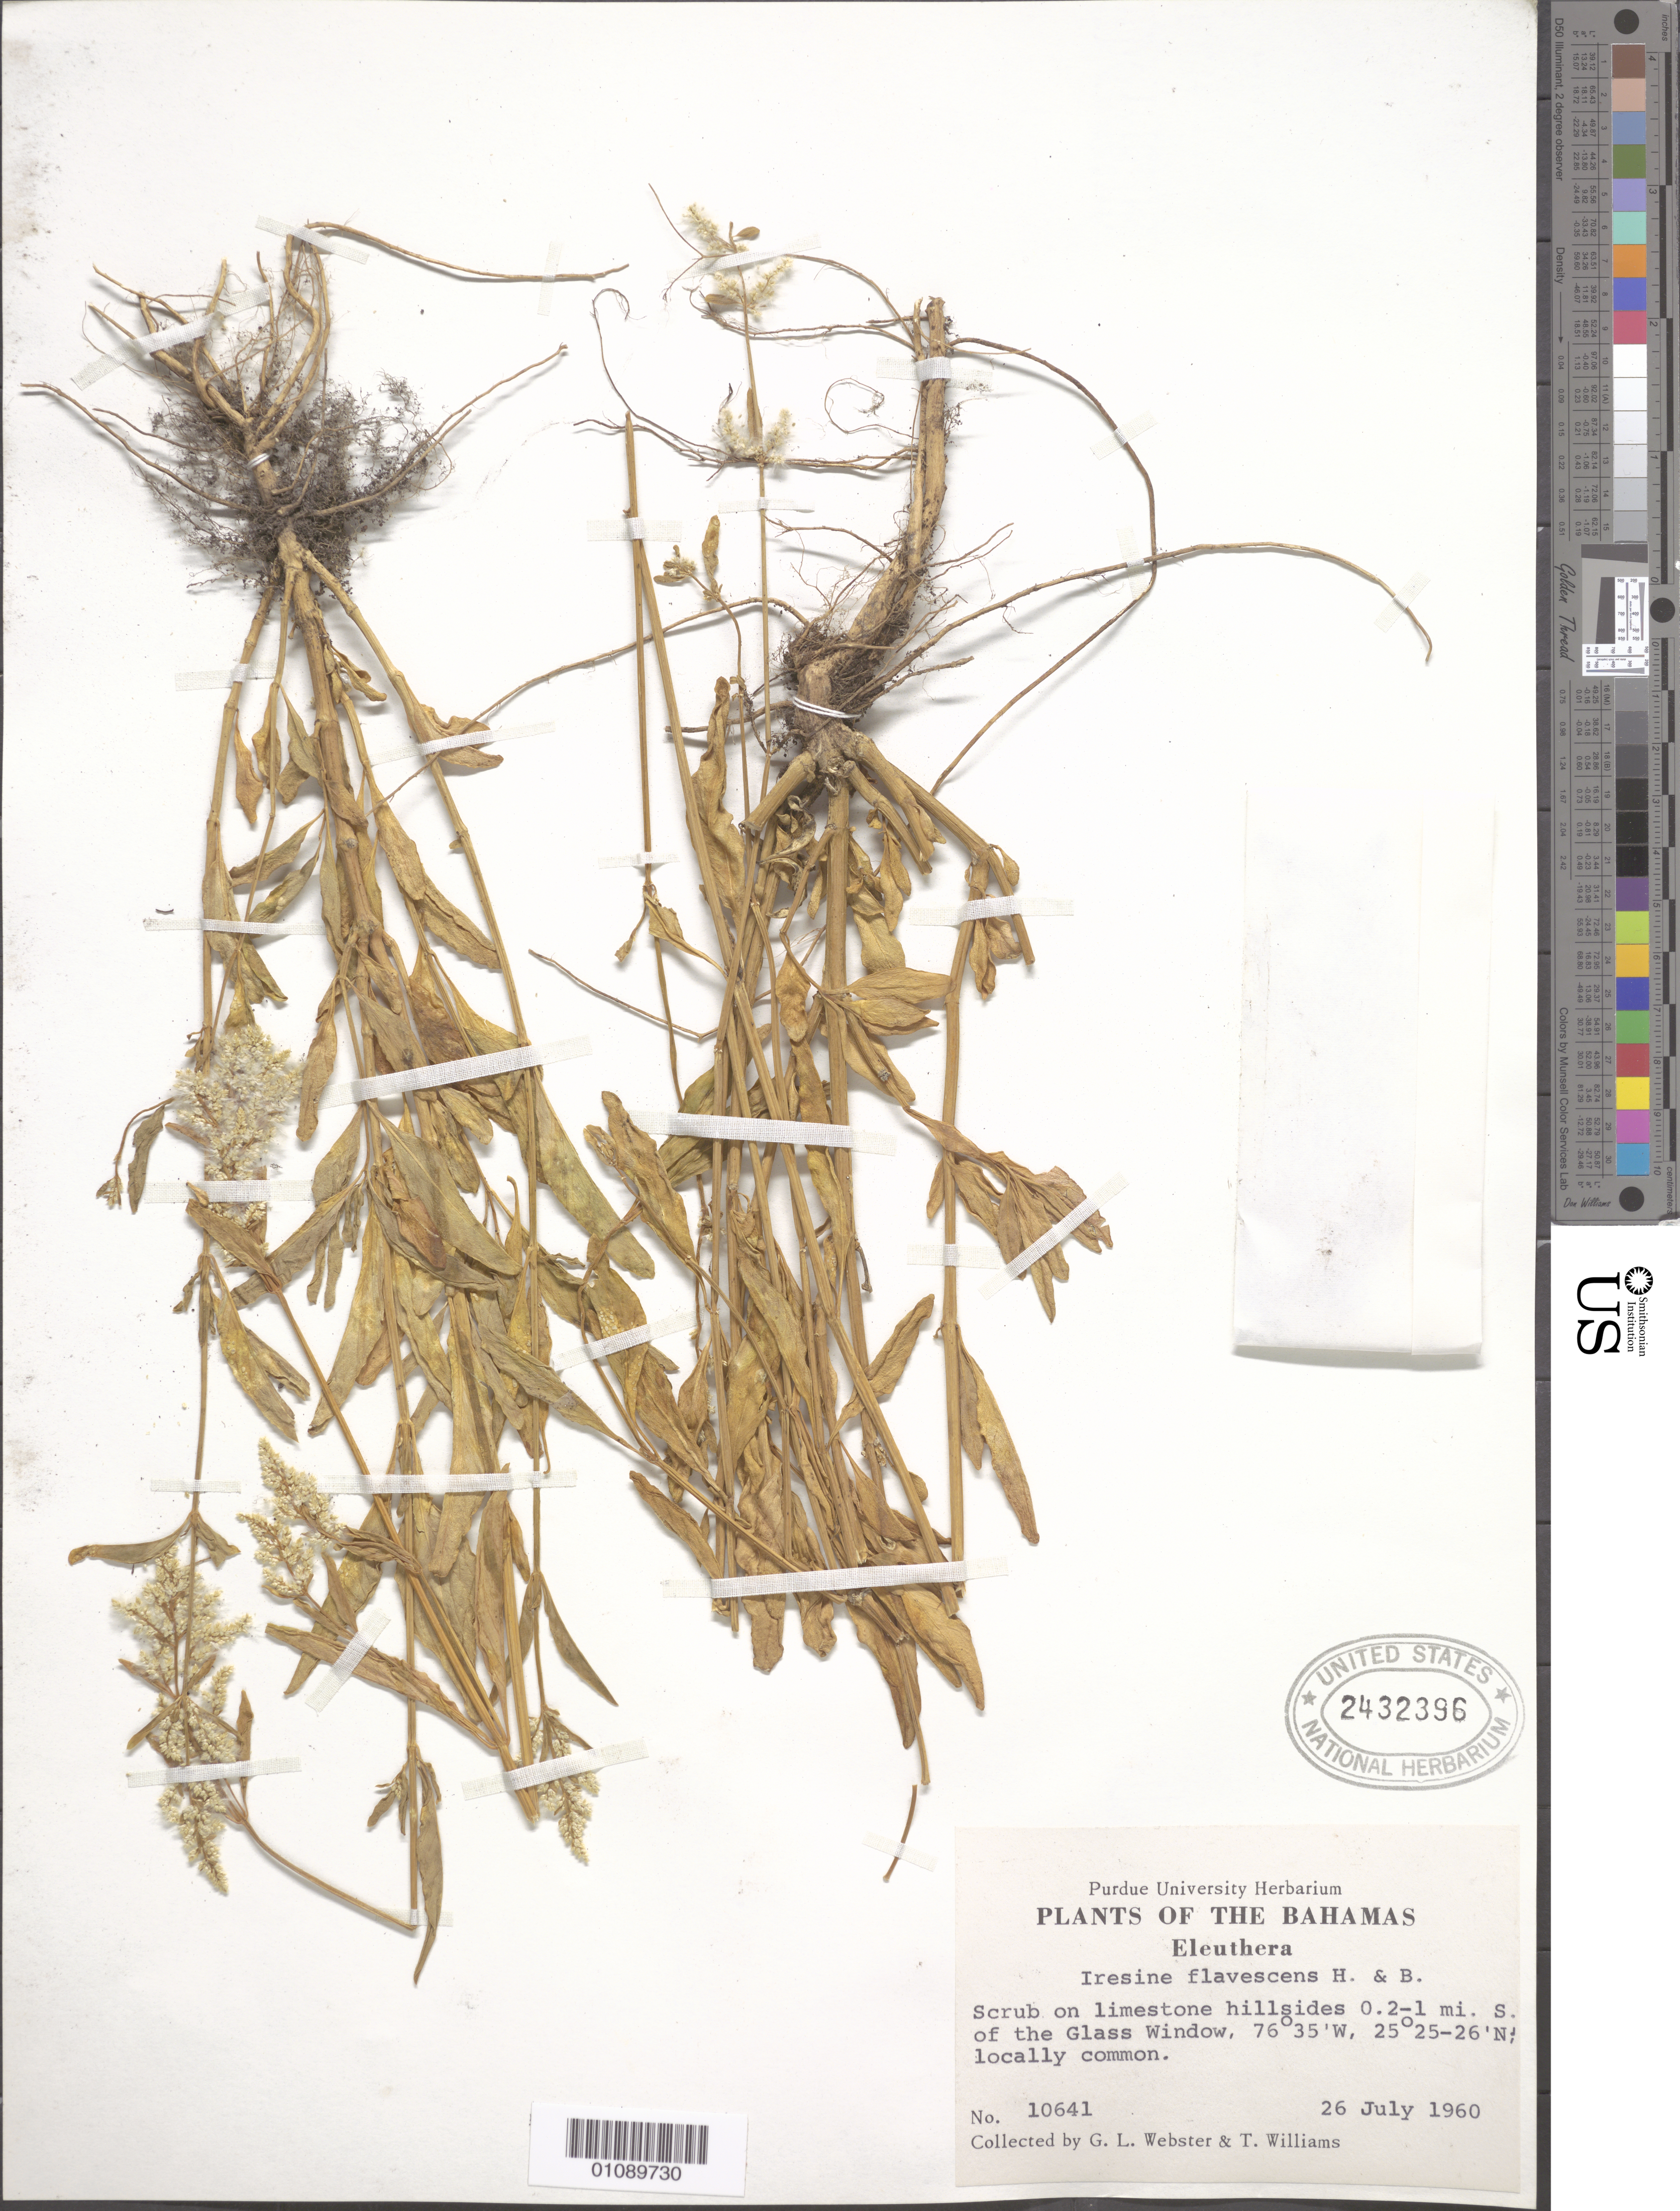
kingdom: Plantae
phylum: Tracheophyta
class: Magnoliopsida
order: Caryophyllales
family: Amaranthaceae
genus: Iresine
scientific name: Iresine flavescens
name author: Humb. & Bonpl. ex Willd.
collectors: G. L. Webster & T. Williams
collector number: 10641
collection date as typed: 26 Jul 1960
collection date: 1960-07-26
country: Bahamas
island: Eleuthera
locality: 0.2-1 mi. S of the Glass Window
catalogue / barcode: US 2432396